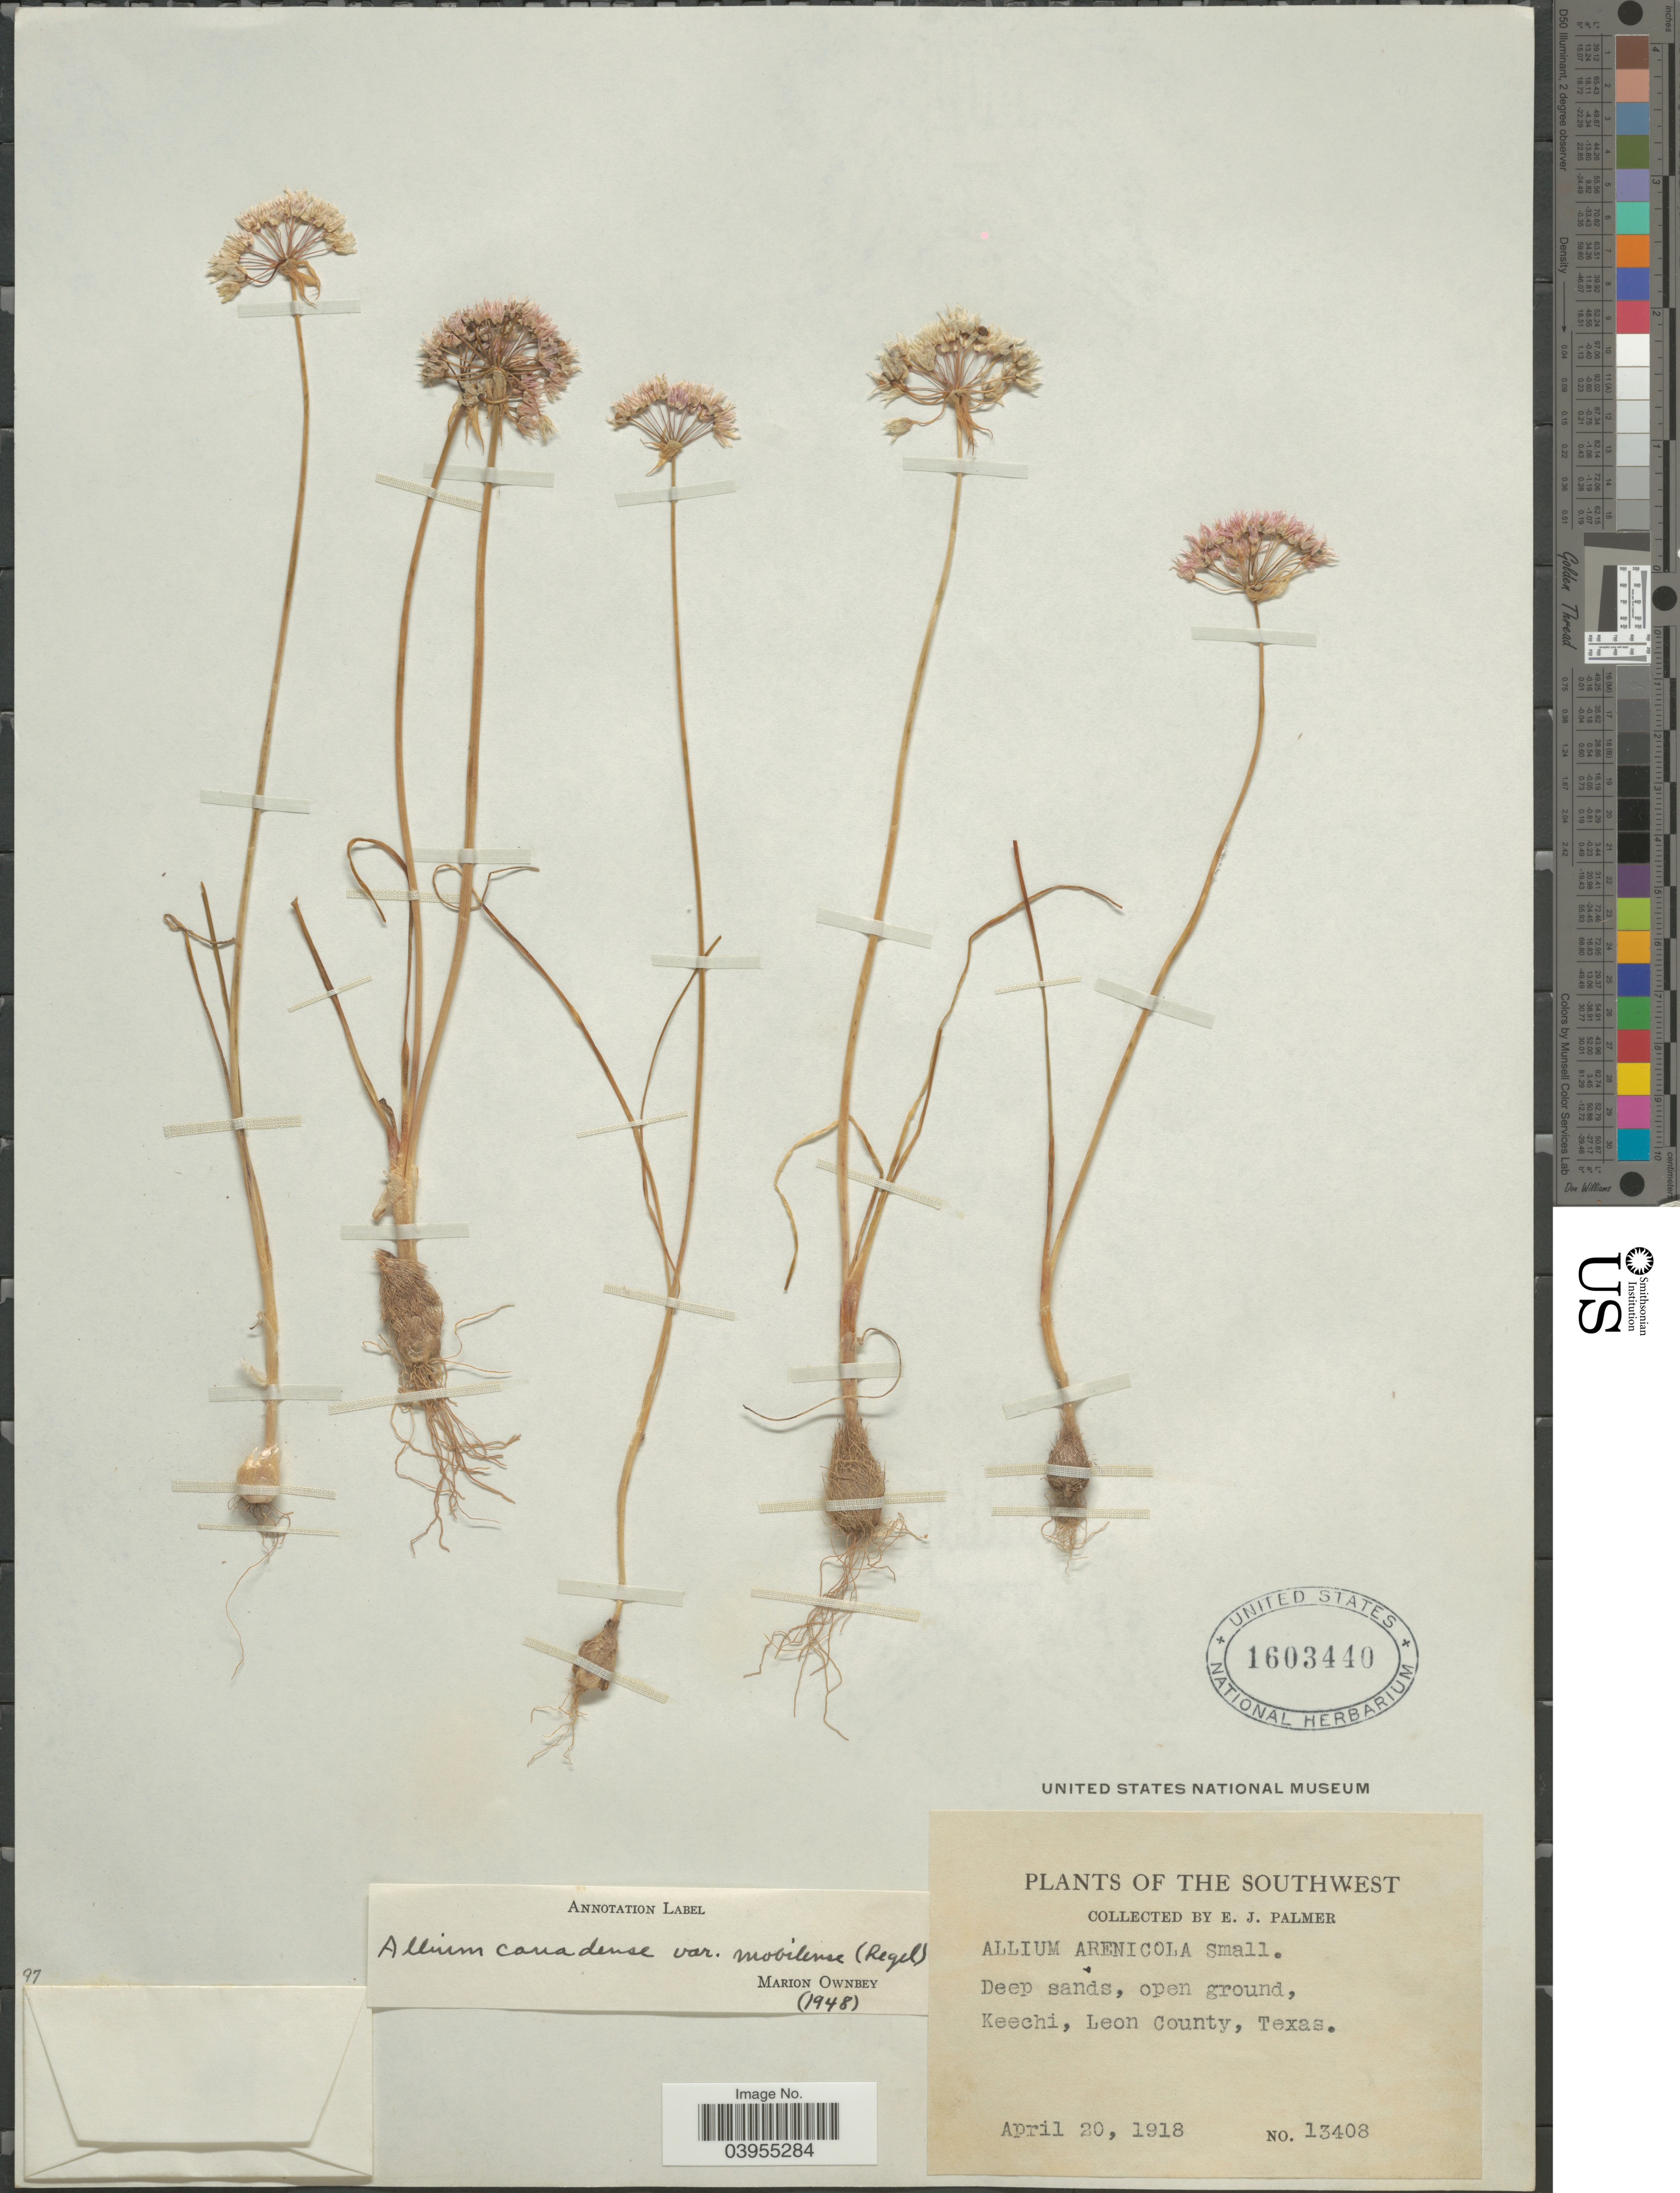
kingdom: Plantae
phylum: Tracheophyta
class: Liliopsida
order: Asparagales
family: Amaryllidaceae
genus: Allium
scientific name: Allium canadense var. mobilense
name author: (Regel) Traub & Ownbey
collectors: E. J. Palmer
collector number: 13408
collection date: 1918-04-20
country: United States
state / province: Texas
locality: The Southwest. Keechi, Leon County.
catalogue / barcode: US 1603440